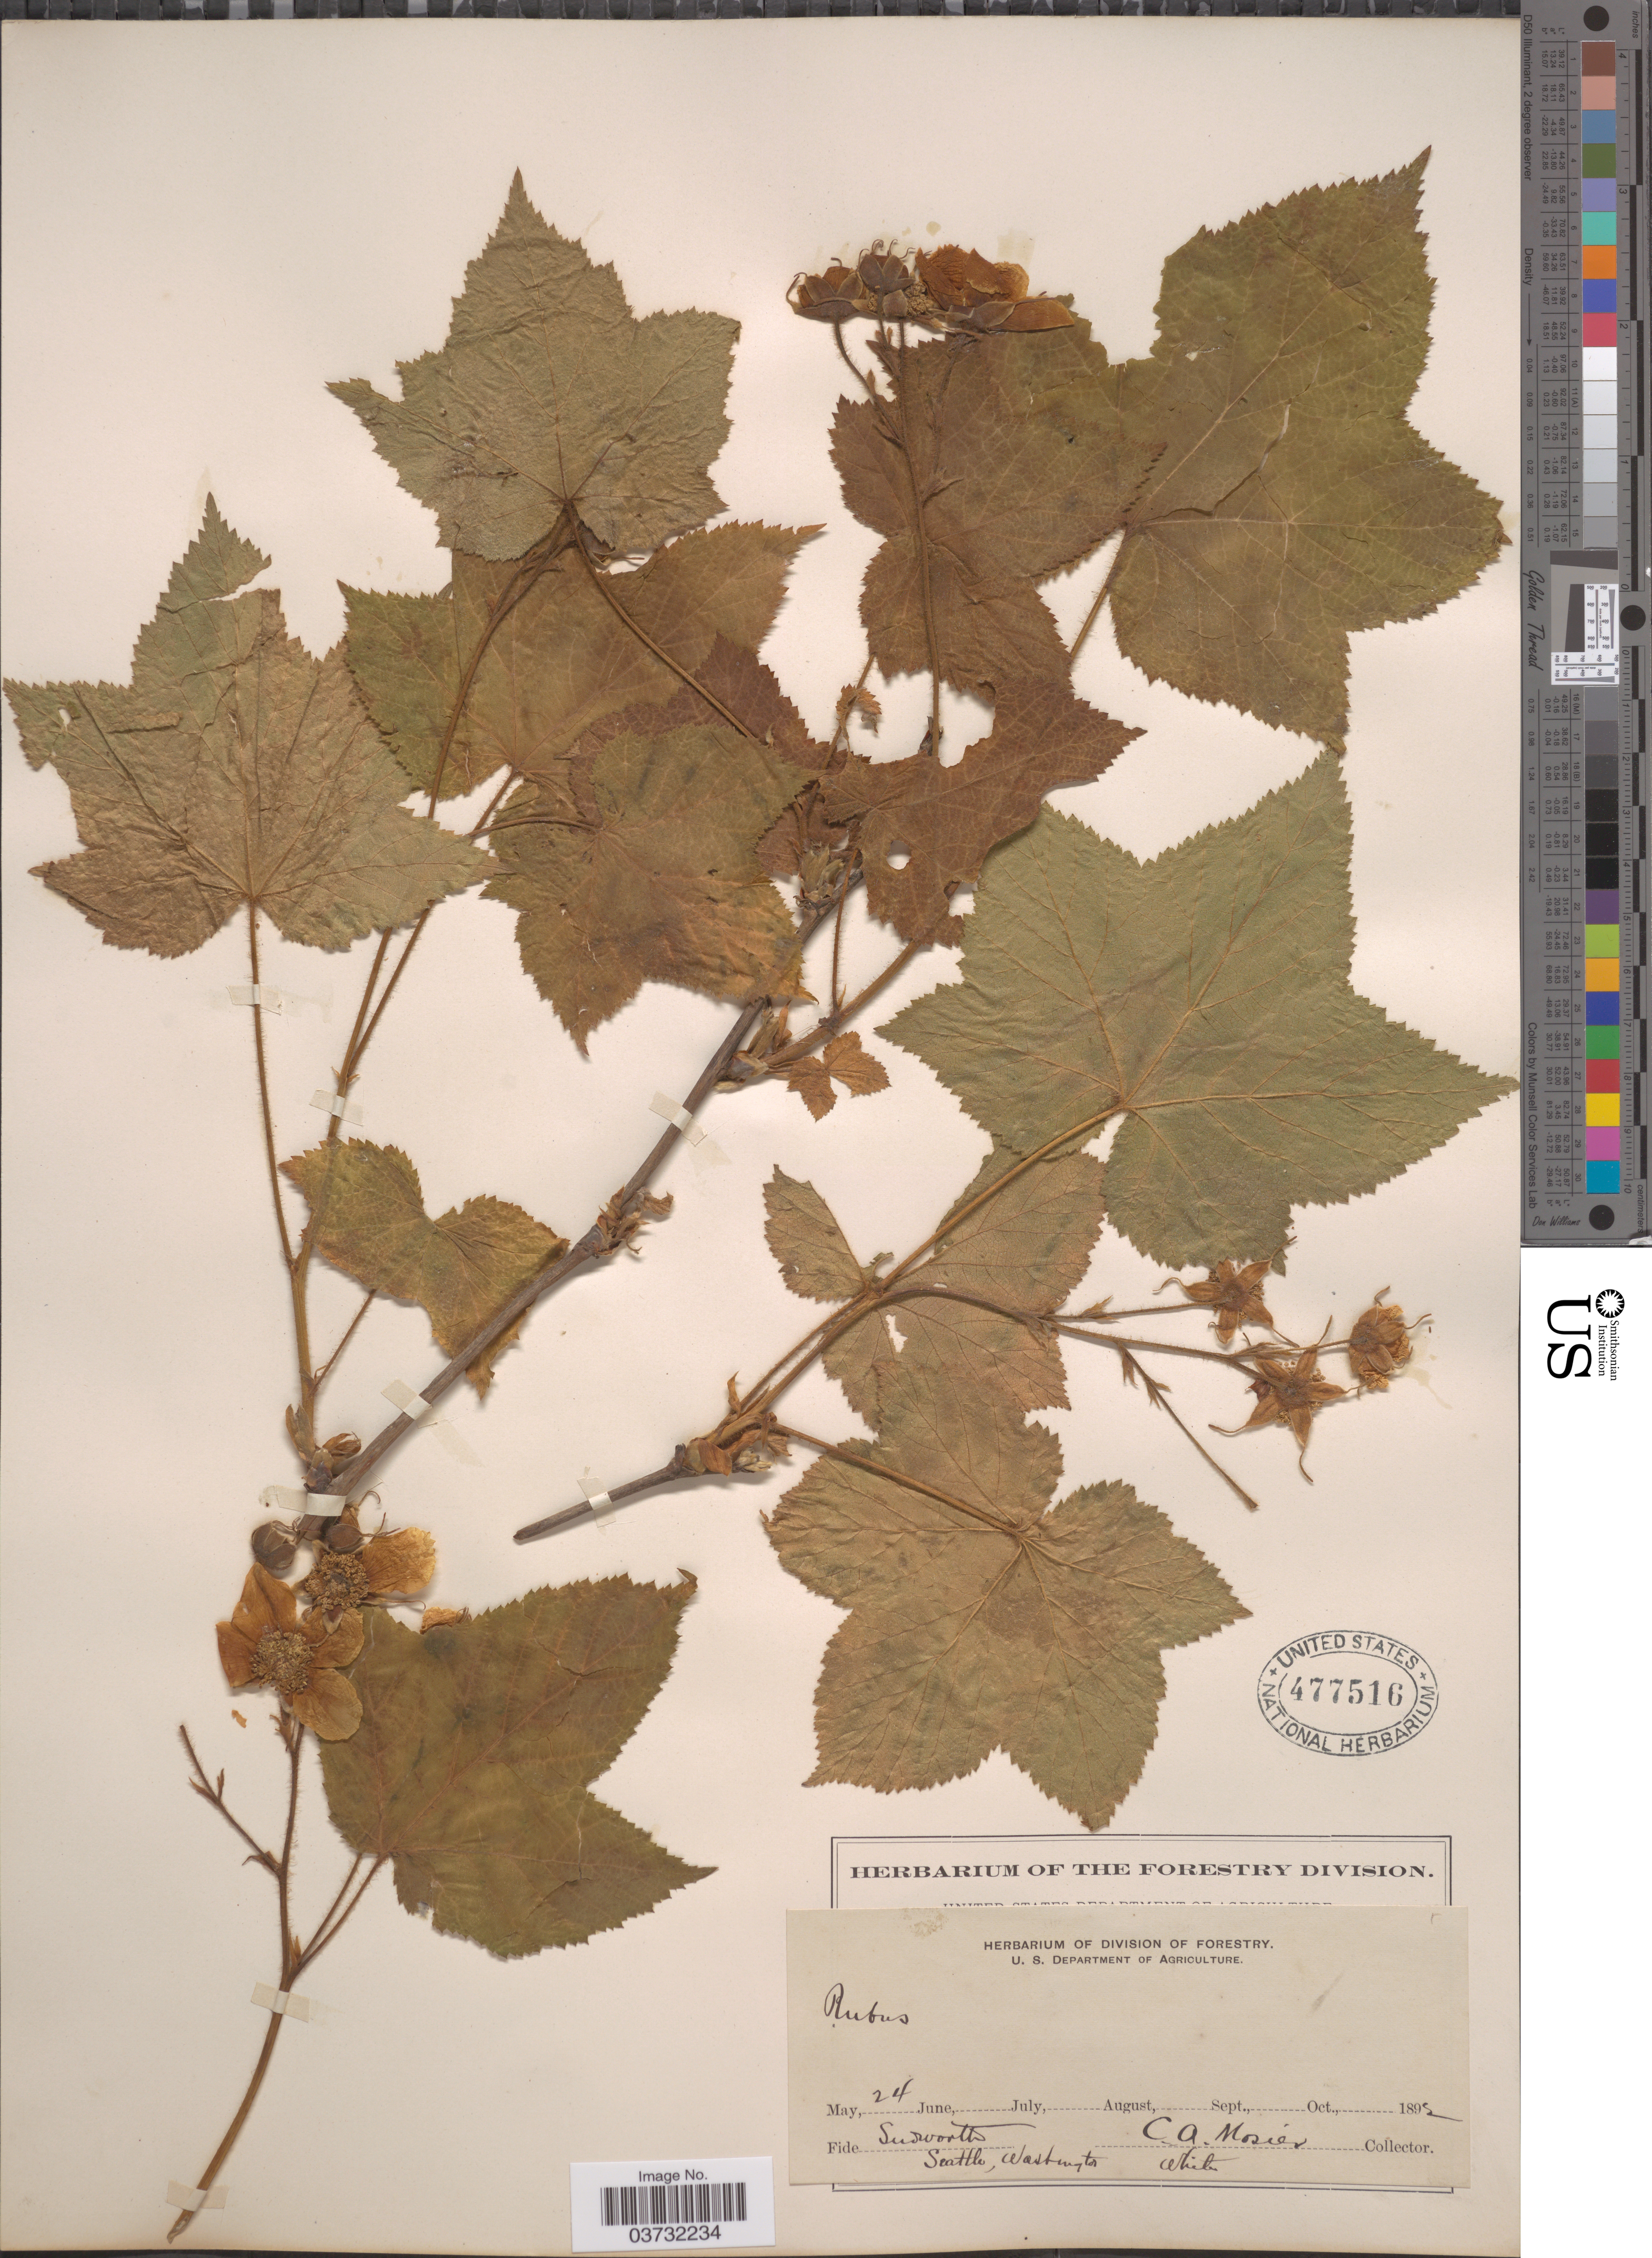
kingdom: Plantae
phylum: Tracheophyta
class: Magnoliopsida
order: Rosales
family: Rosaceae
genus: Rubus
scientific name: Rubus tomentosus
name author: Borkh.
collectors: C. A. Mosier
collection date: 1892-05-24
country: United States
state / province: Washington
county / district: King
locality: Seattle.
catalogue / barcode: US 477516